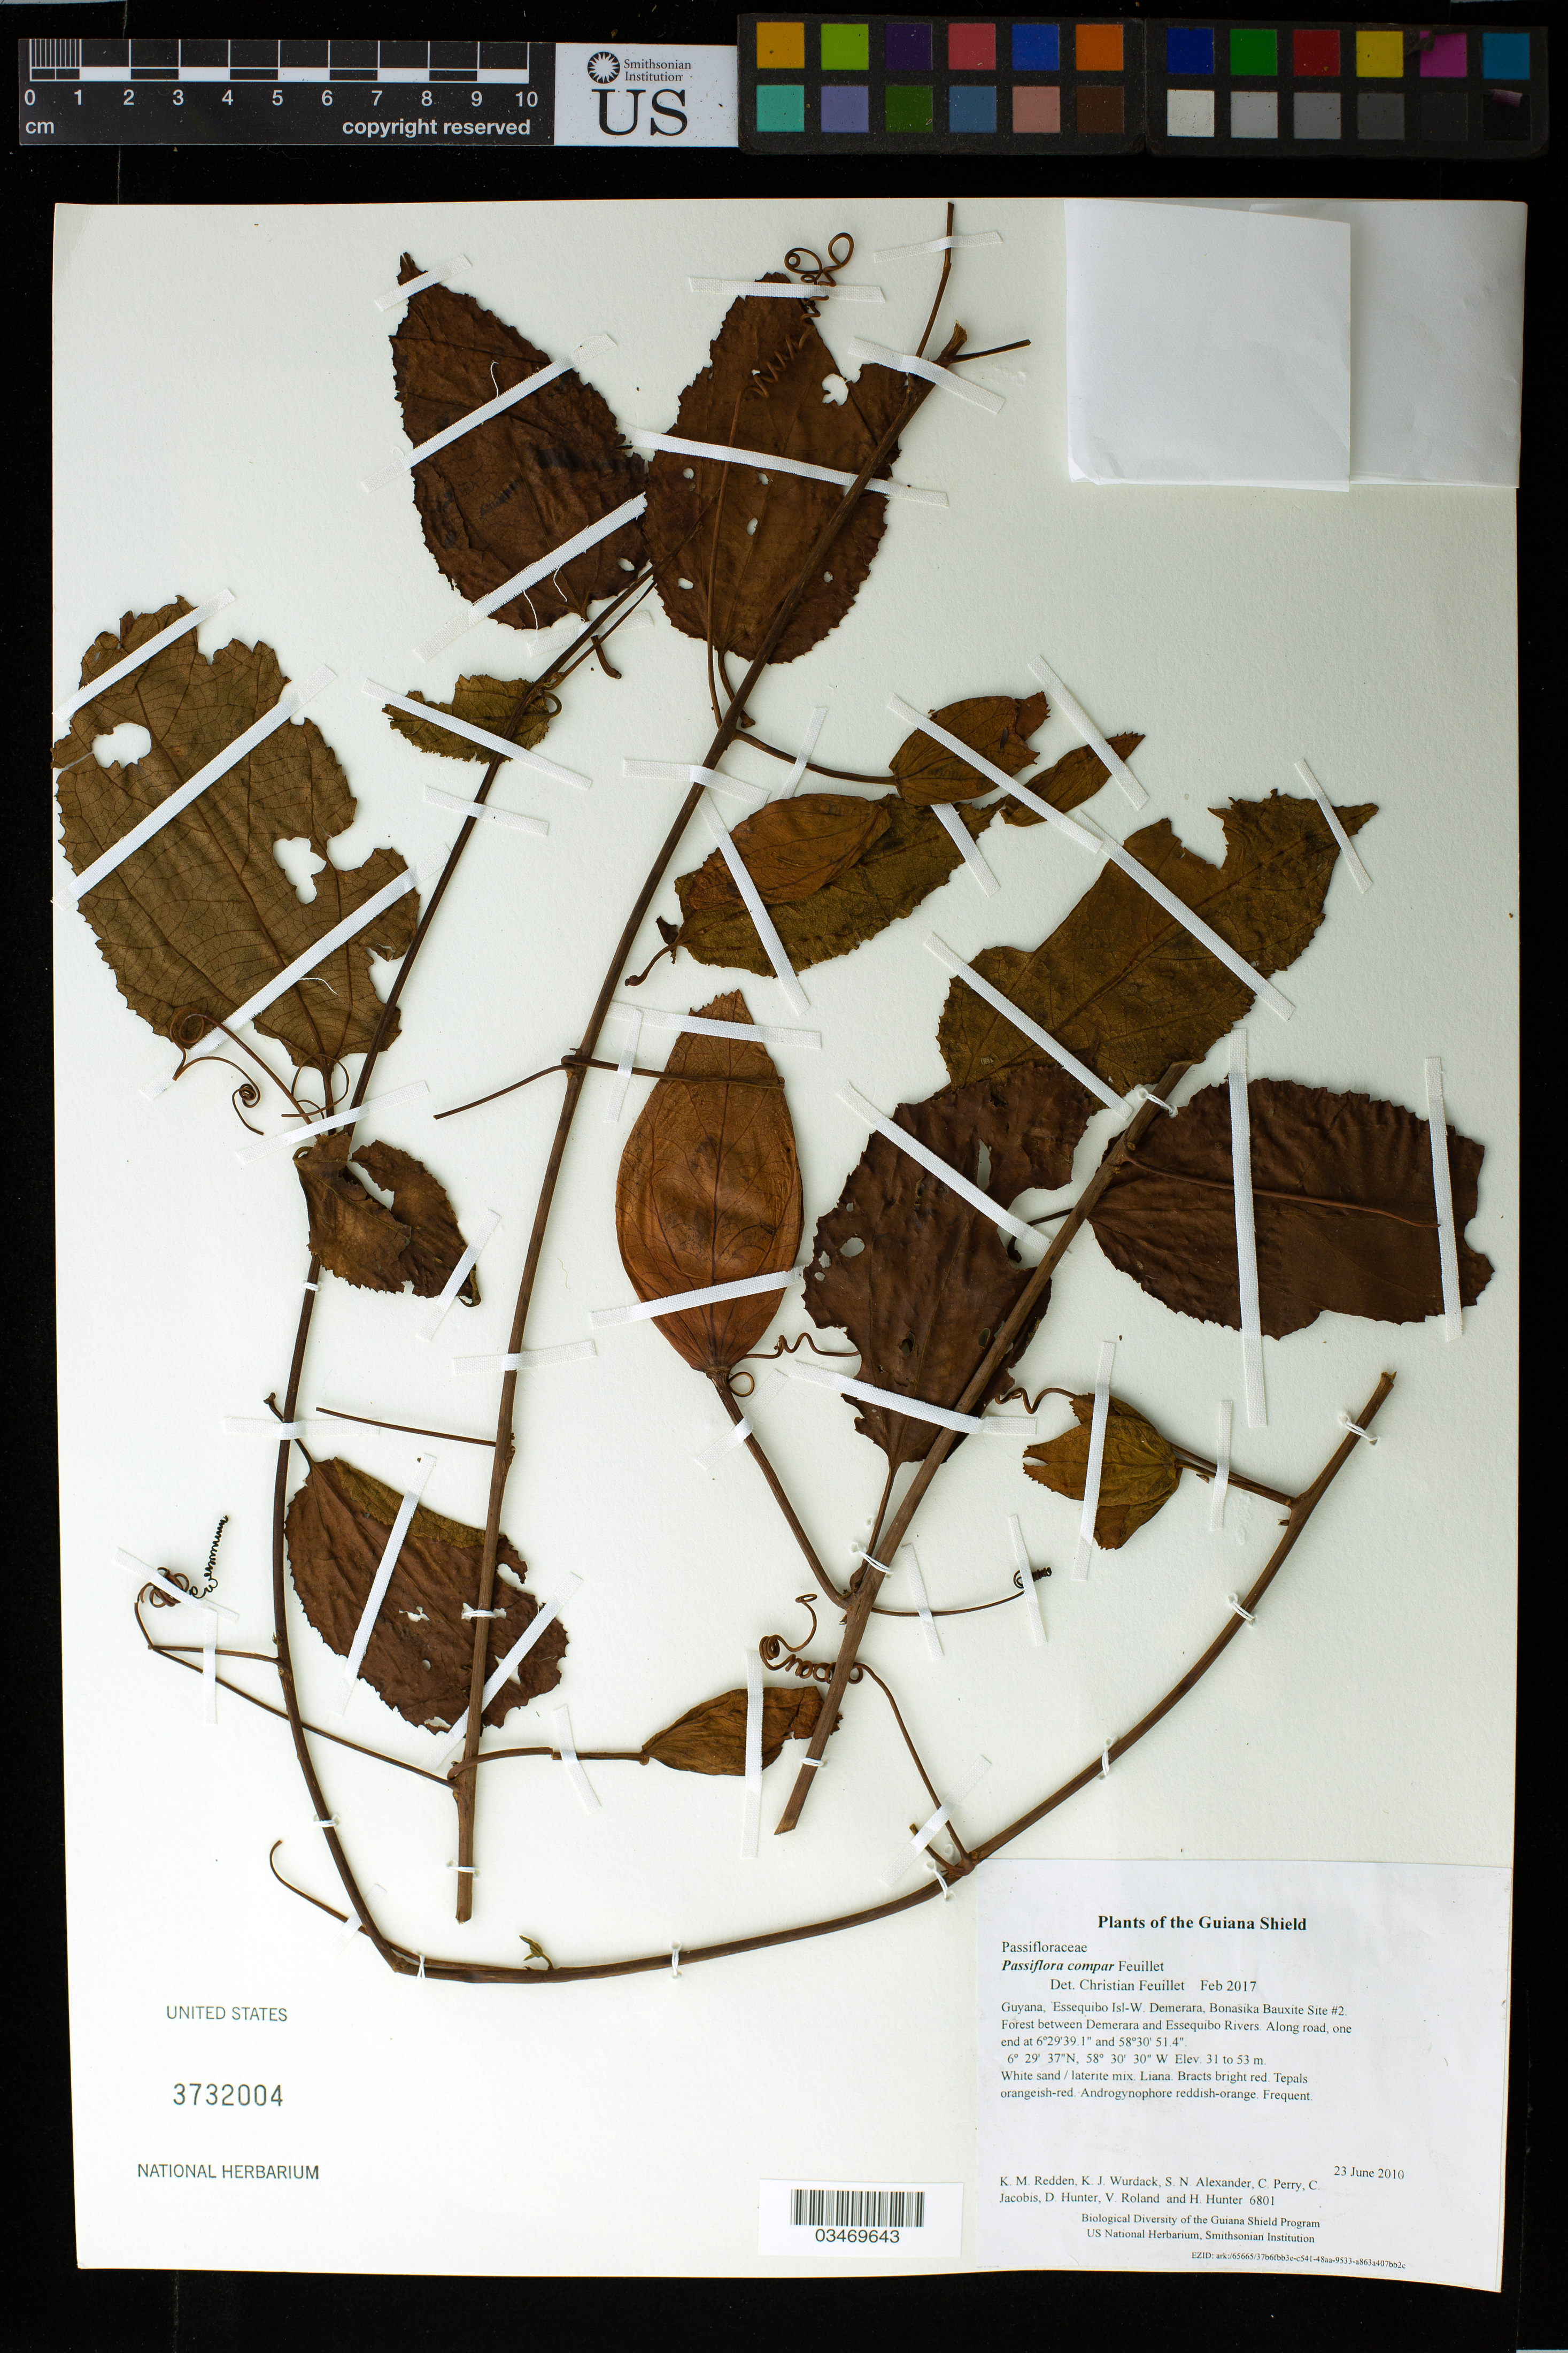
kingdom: Plantae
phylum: Tracheophyta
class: Magnoliopsida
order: Malpighiales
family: Passifloraceae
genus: Passiflora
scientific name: Passiflora compar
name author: Feuillet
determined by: Feuillet, C.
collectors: K. M. Redden, K. Wurdack, S. N. Alexander, C. Perry, C. Jacobis, D. Hunter, V. Roland & H. Hunter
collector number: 6801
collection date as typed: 23 June 2010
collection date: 2010-06-23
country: Guyana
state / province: Essequibo Isl-W. Demerara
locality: Bonasika Bauxite Site #2. Forest between Demerara and Essequibo Rivers. Along road, one end at 6º29'39.1" and 58º30' 51.4"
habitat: White sand / laterite mix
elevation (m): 31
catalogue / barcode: US 3732004